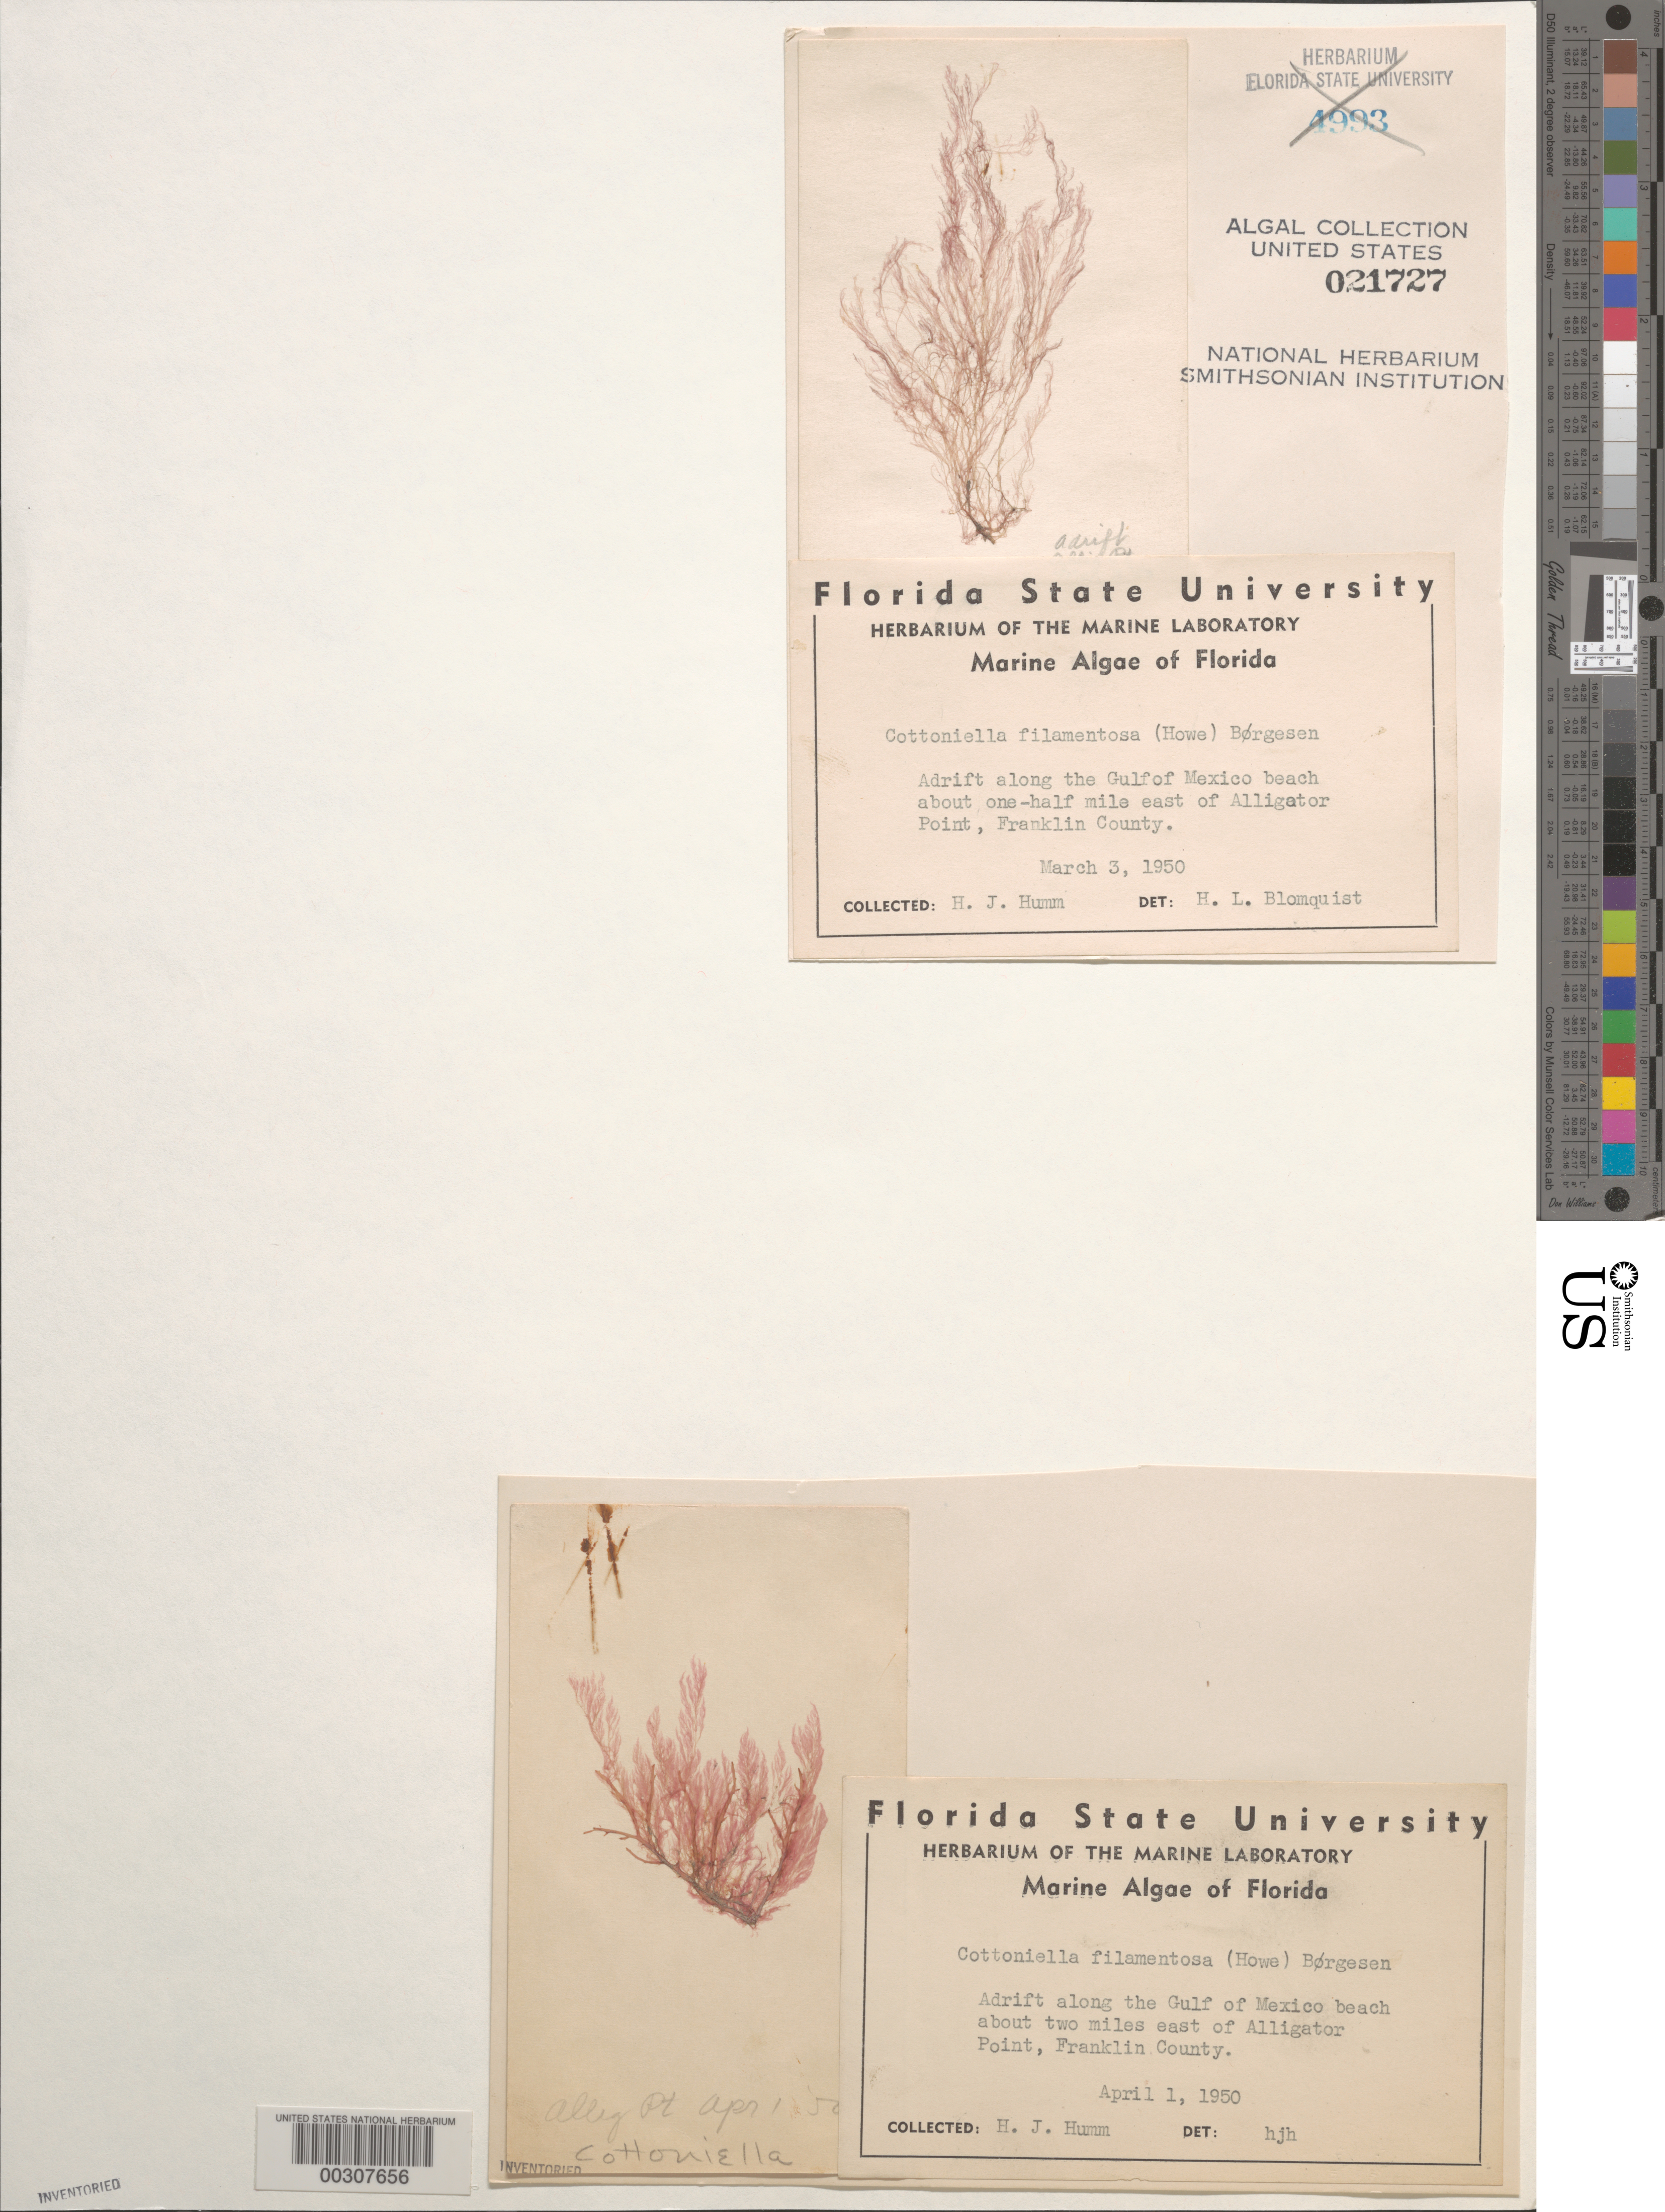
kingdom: Plantae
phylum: Rhodophyta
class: Florideophyceae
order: Ceramiales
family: Sarcomeniaceae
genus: Cottoniella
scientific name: Cottoniella filamentosa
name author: (M. Howe) Børgesen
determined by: Humm, Harold J.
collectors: H. J. Humm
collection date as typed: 03 Mar 1950 and 01 Apr 1950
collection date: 1950-03-03,1950-04-01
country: United States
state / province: Florida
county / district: Franklin County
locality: Gulf of Mexico beach east of Alligator Point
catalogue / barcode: US 21727